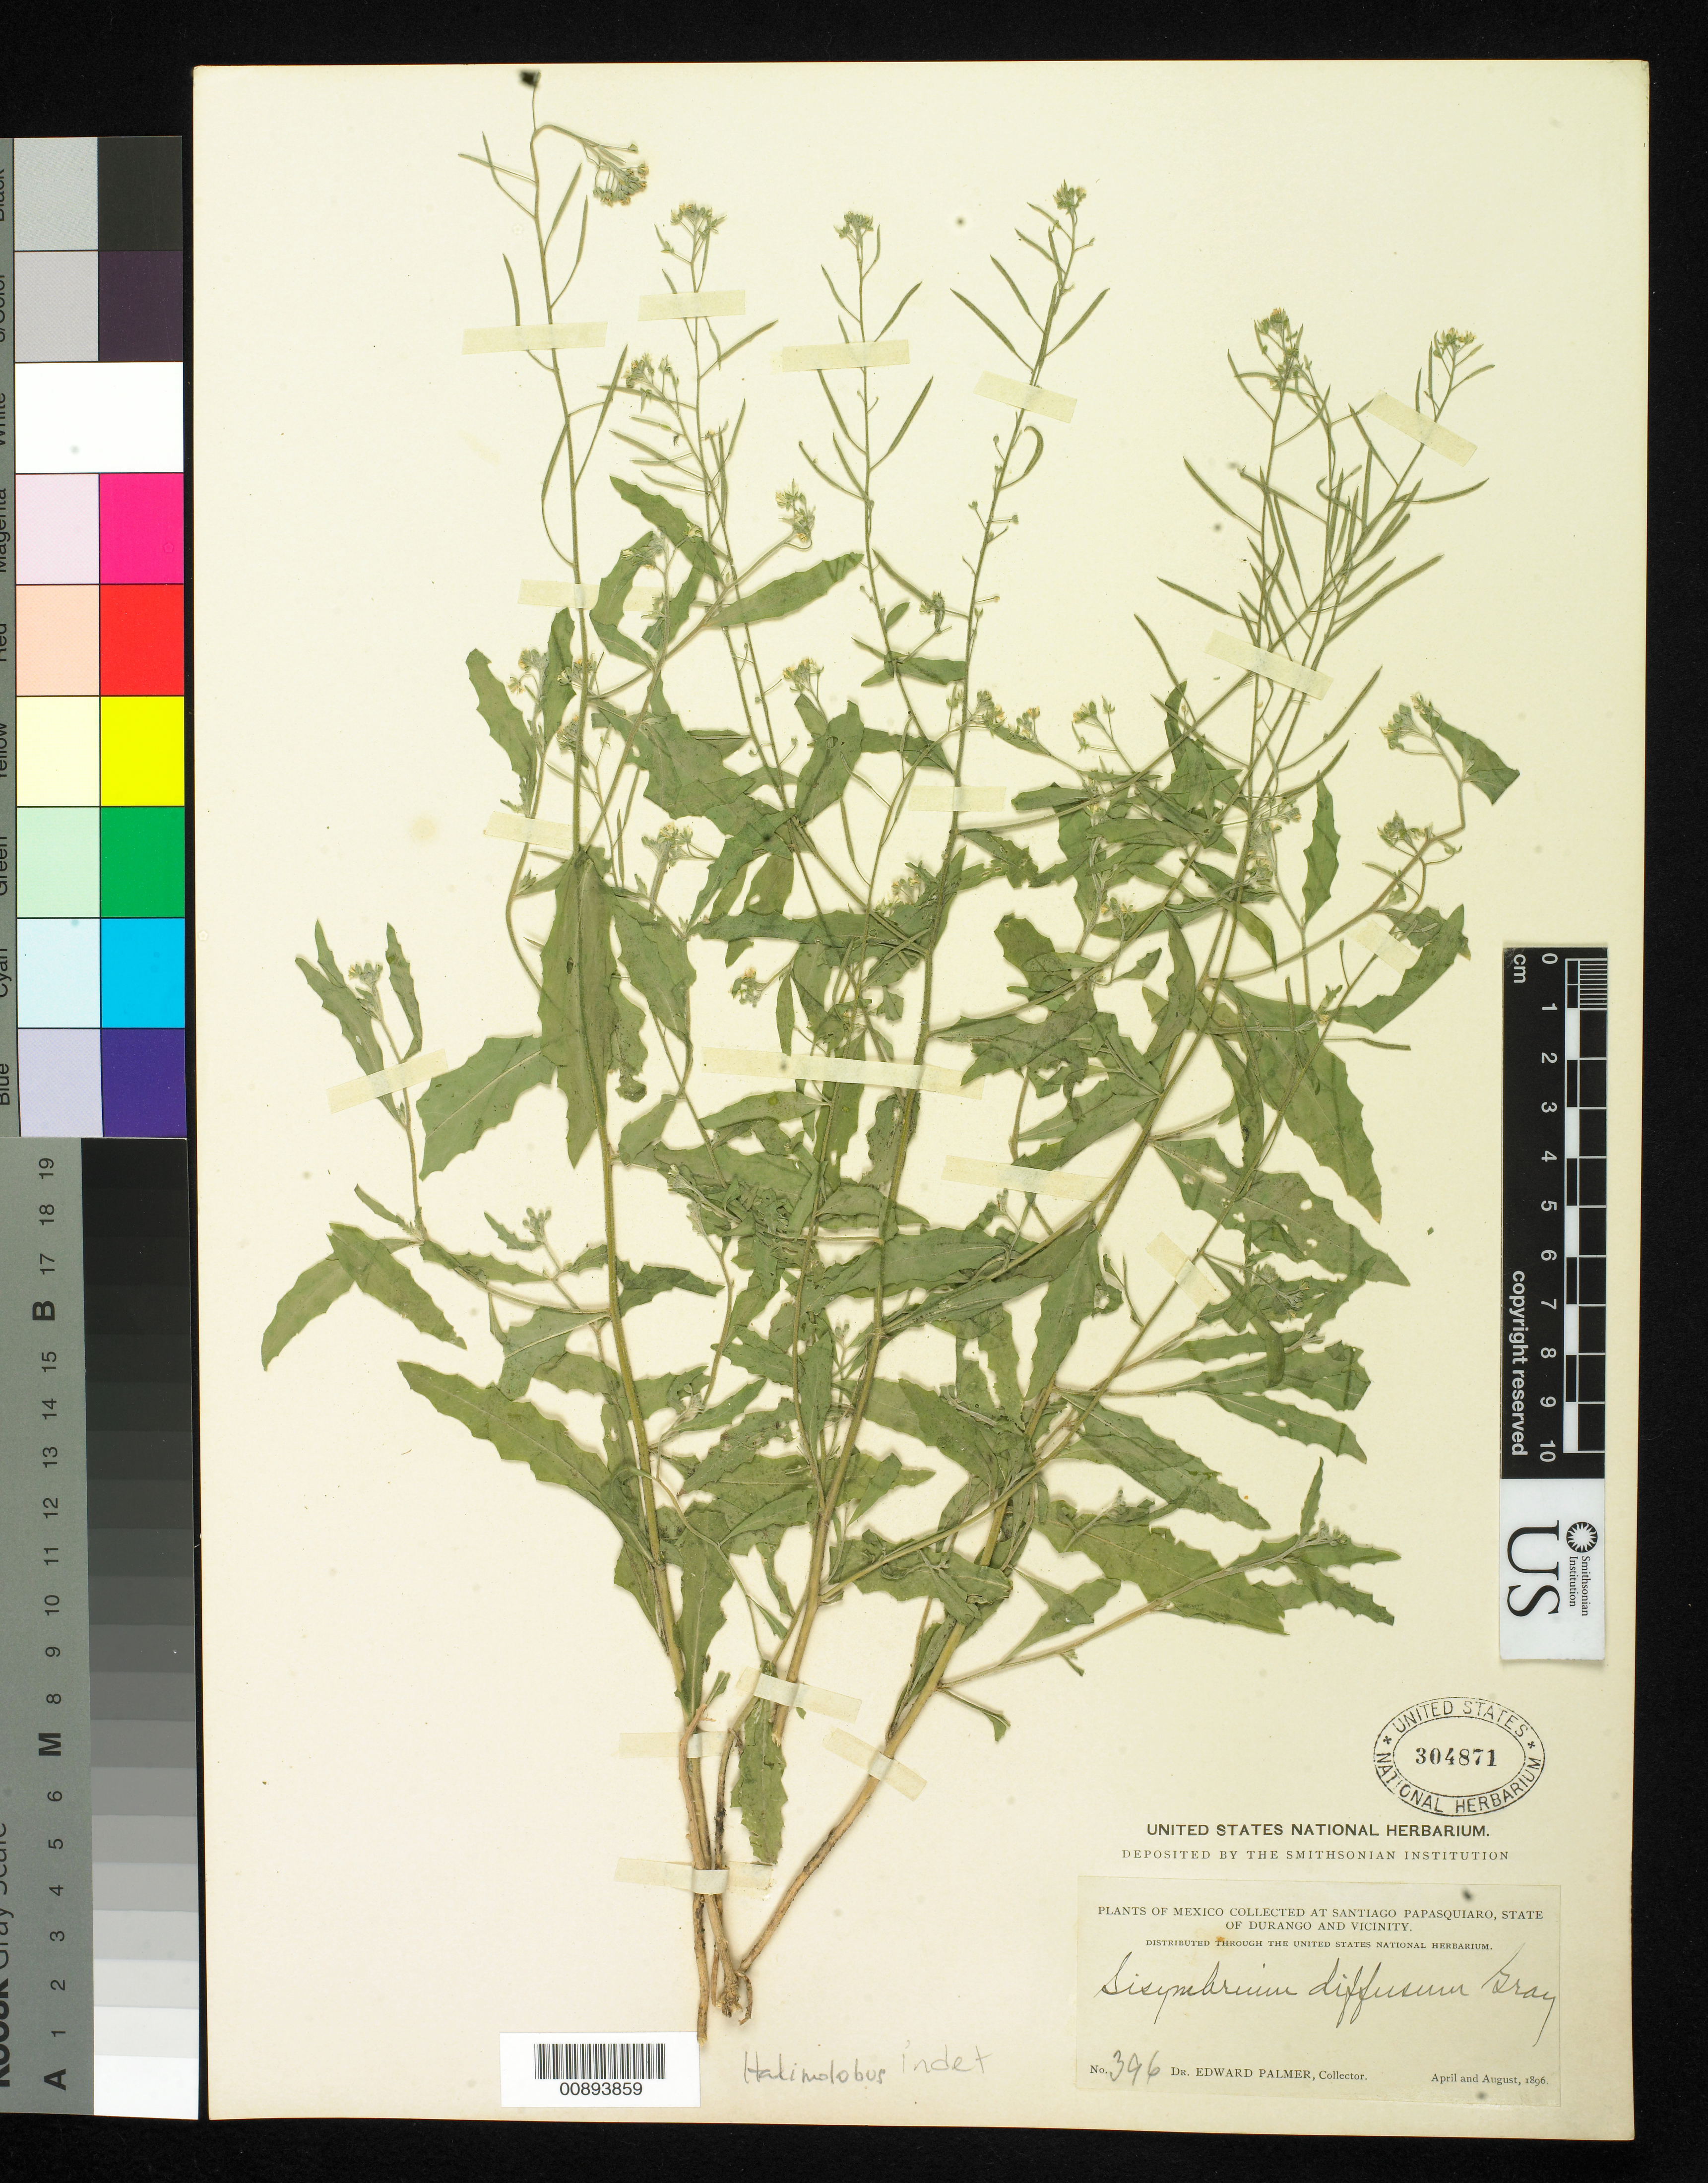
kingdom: Plantae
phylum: Tracheophyta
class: Magnoliopsida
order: Brassicales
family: Brassicaceae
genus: Halimolobos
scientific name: Halimolobos sp.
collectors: E. Palmer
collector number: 396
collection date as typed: Apr 1896 to -- Aug 1896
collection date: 1896-04/1896-08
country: Mexico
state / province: Durango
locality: Santiago Papasquiaro, Durango and vicinity.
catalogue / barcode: US 304871